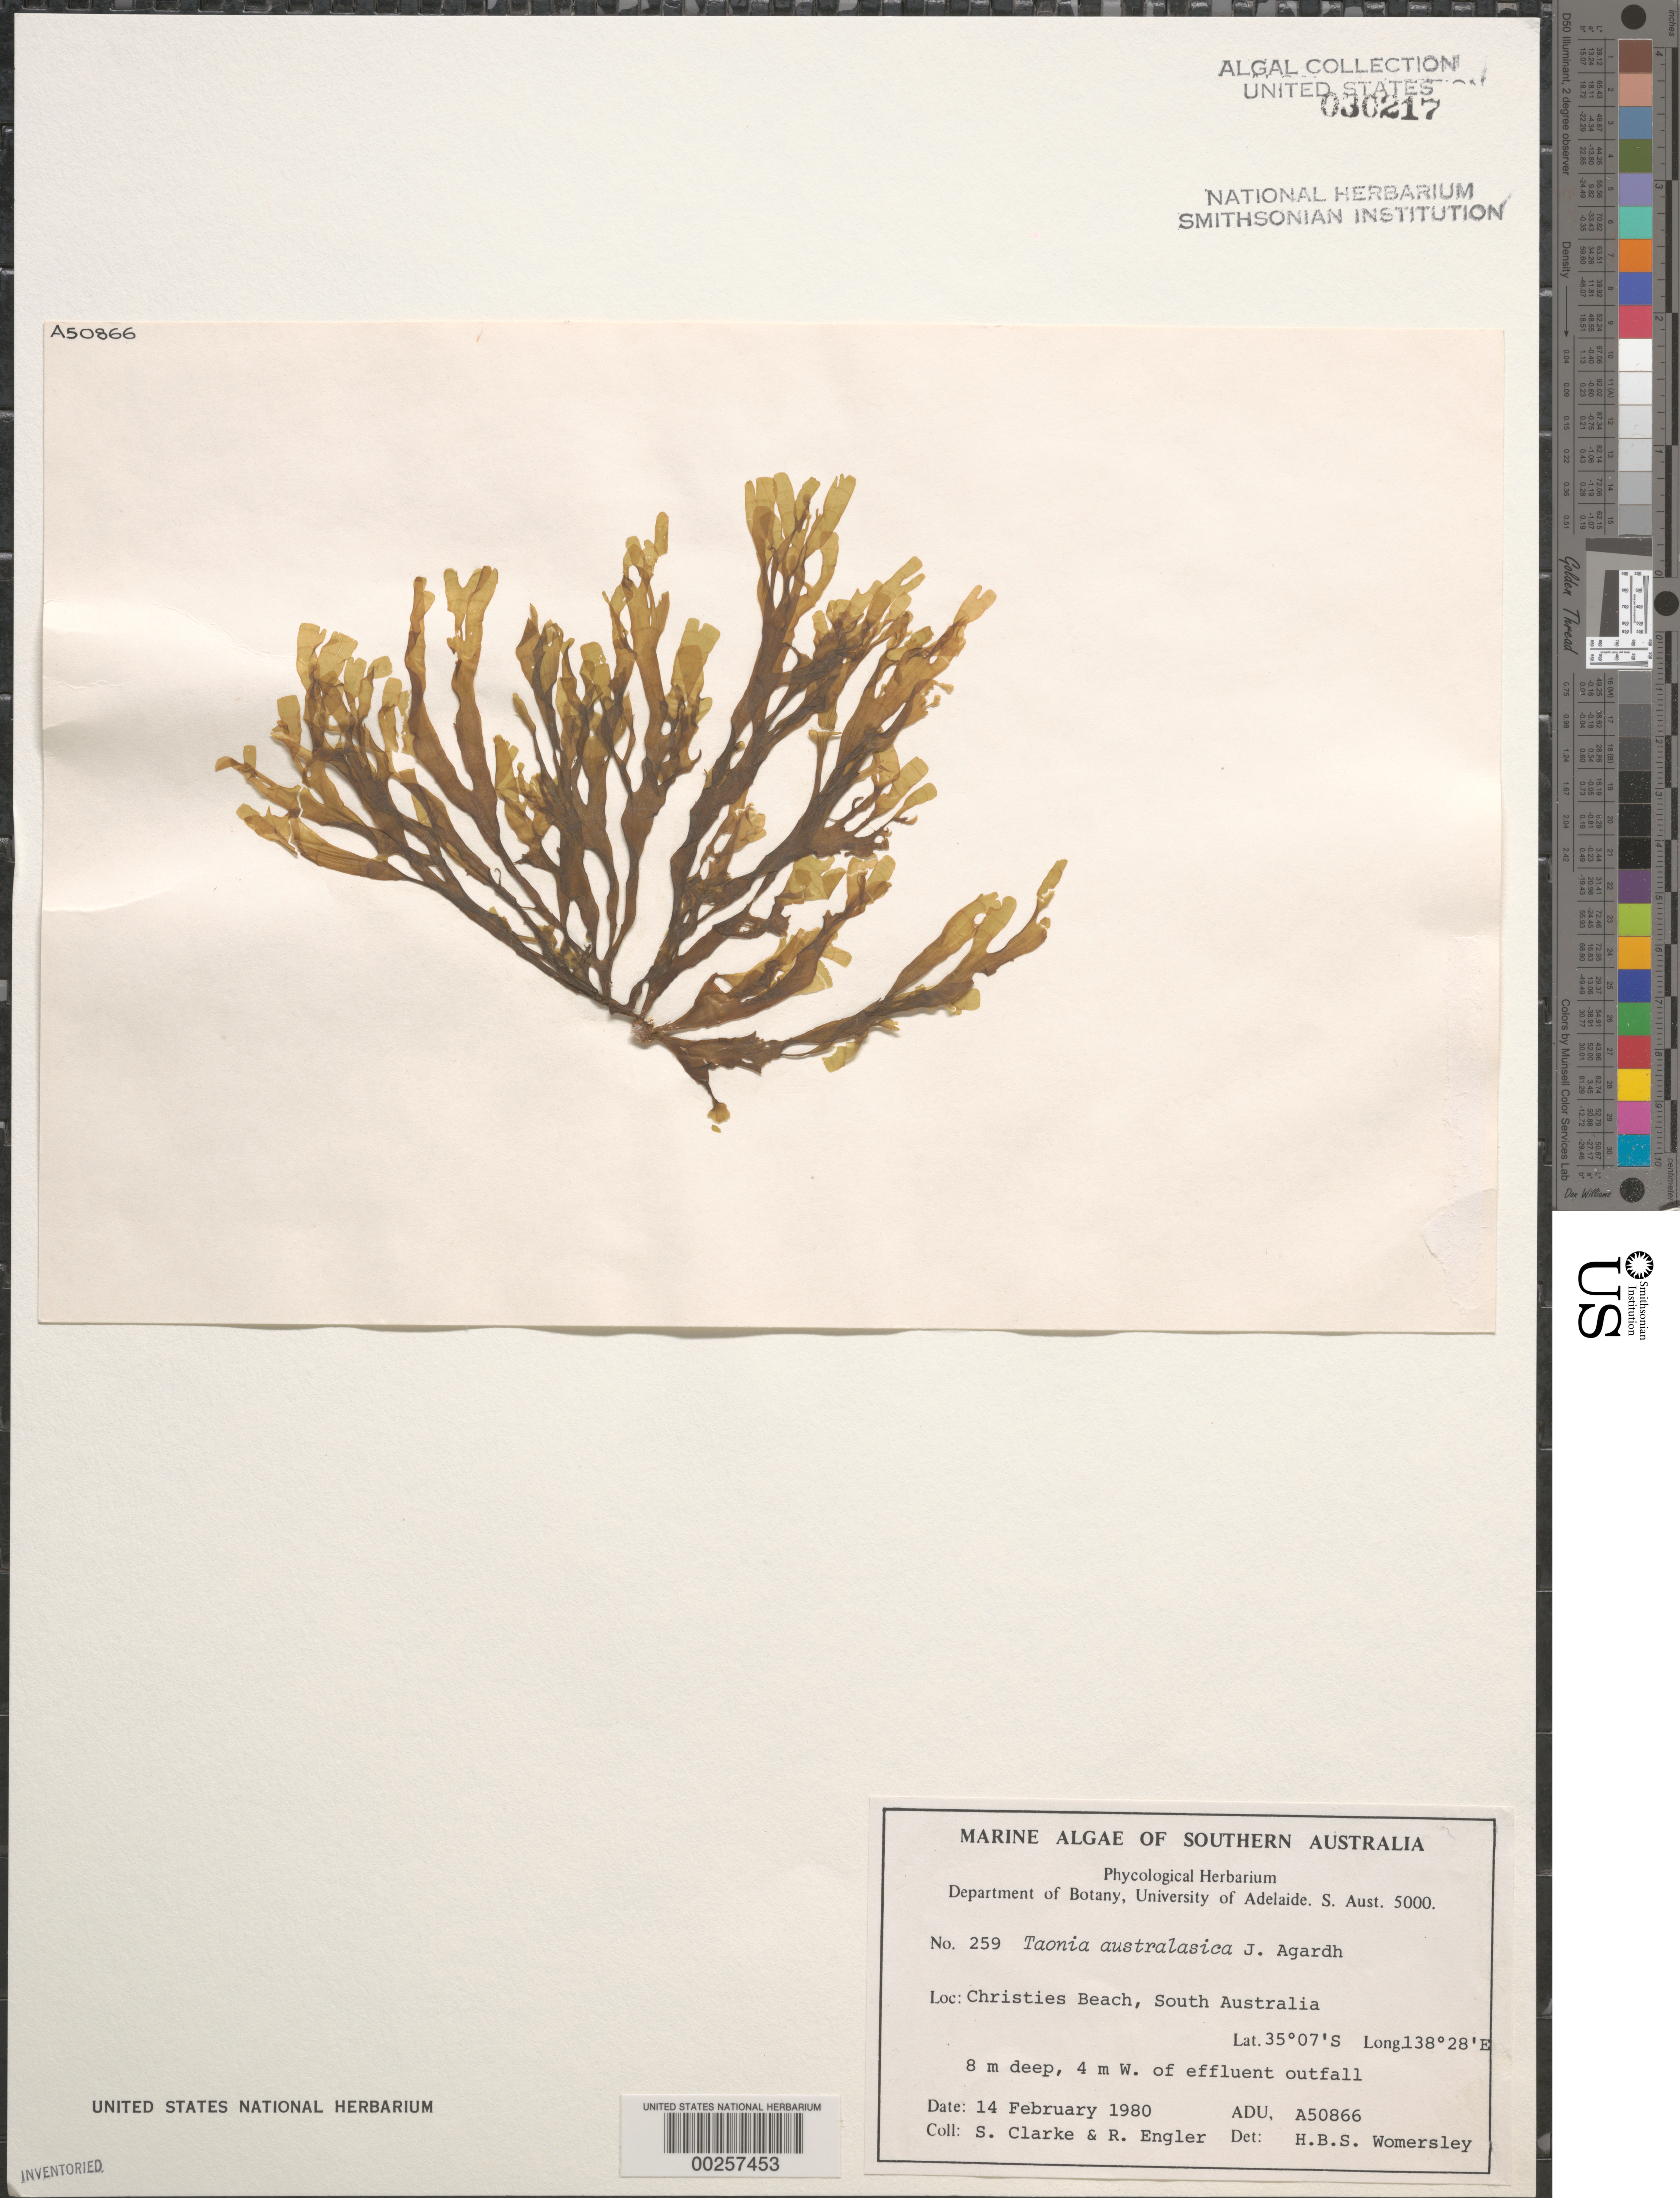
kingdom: Chromista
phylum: Ochrophyta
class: Phaeophyceae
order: Dictyotales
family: Dictyotaceae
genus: Taonia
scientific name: Taonia australasica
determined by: Womersley, H. B. S.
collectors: S. M. Clarke & R. Engler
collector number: ADU A50866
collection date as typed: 14 Feb 1980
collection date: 1980-02-14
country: Australia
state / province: South Australia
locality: Christies Beach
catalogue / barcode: US 30217